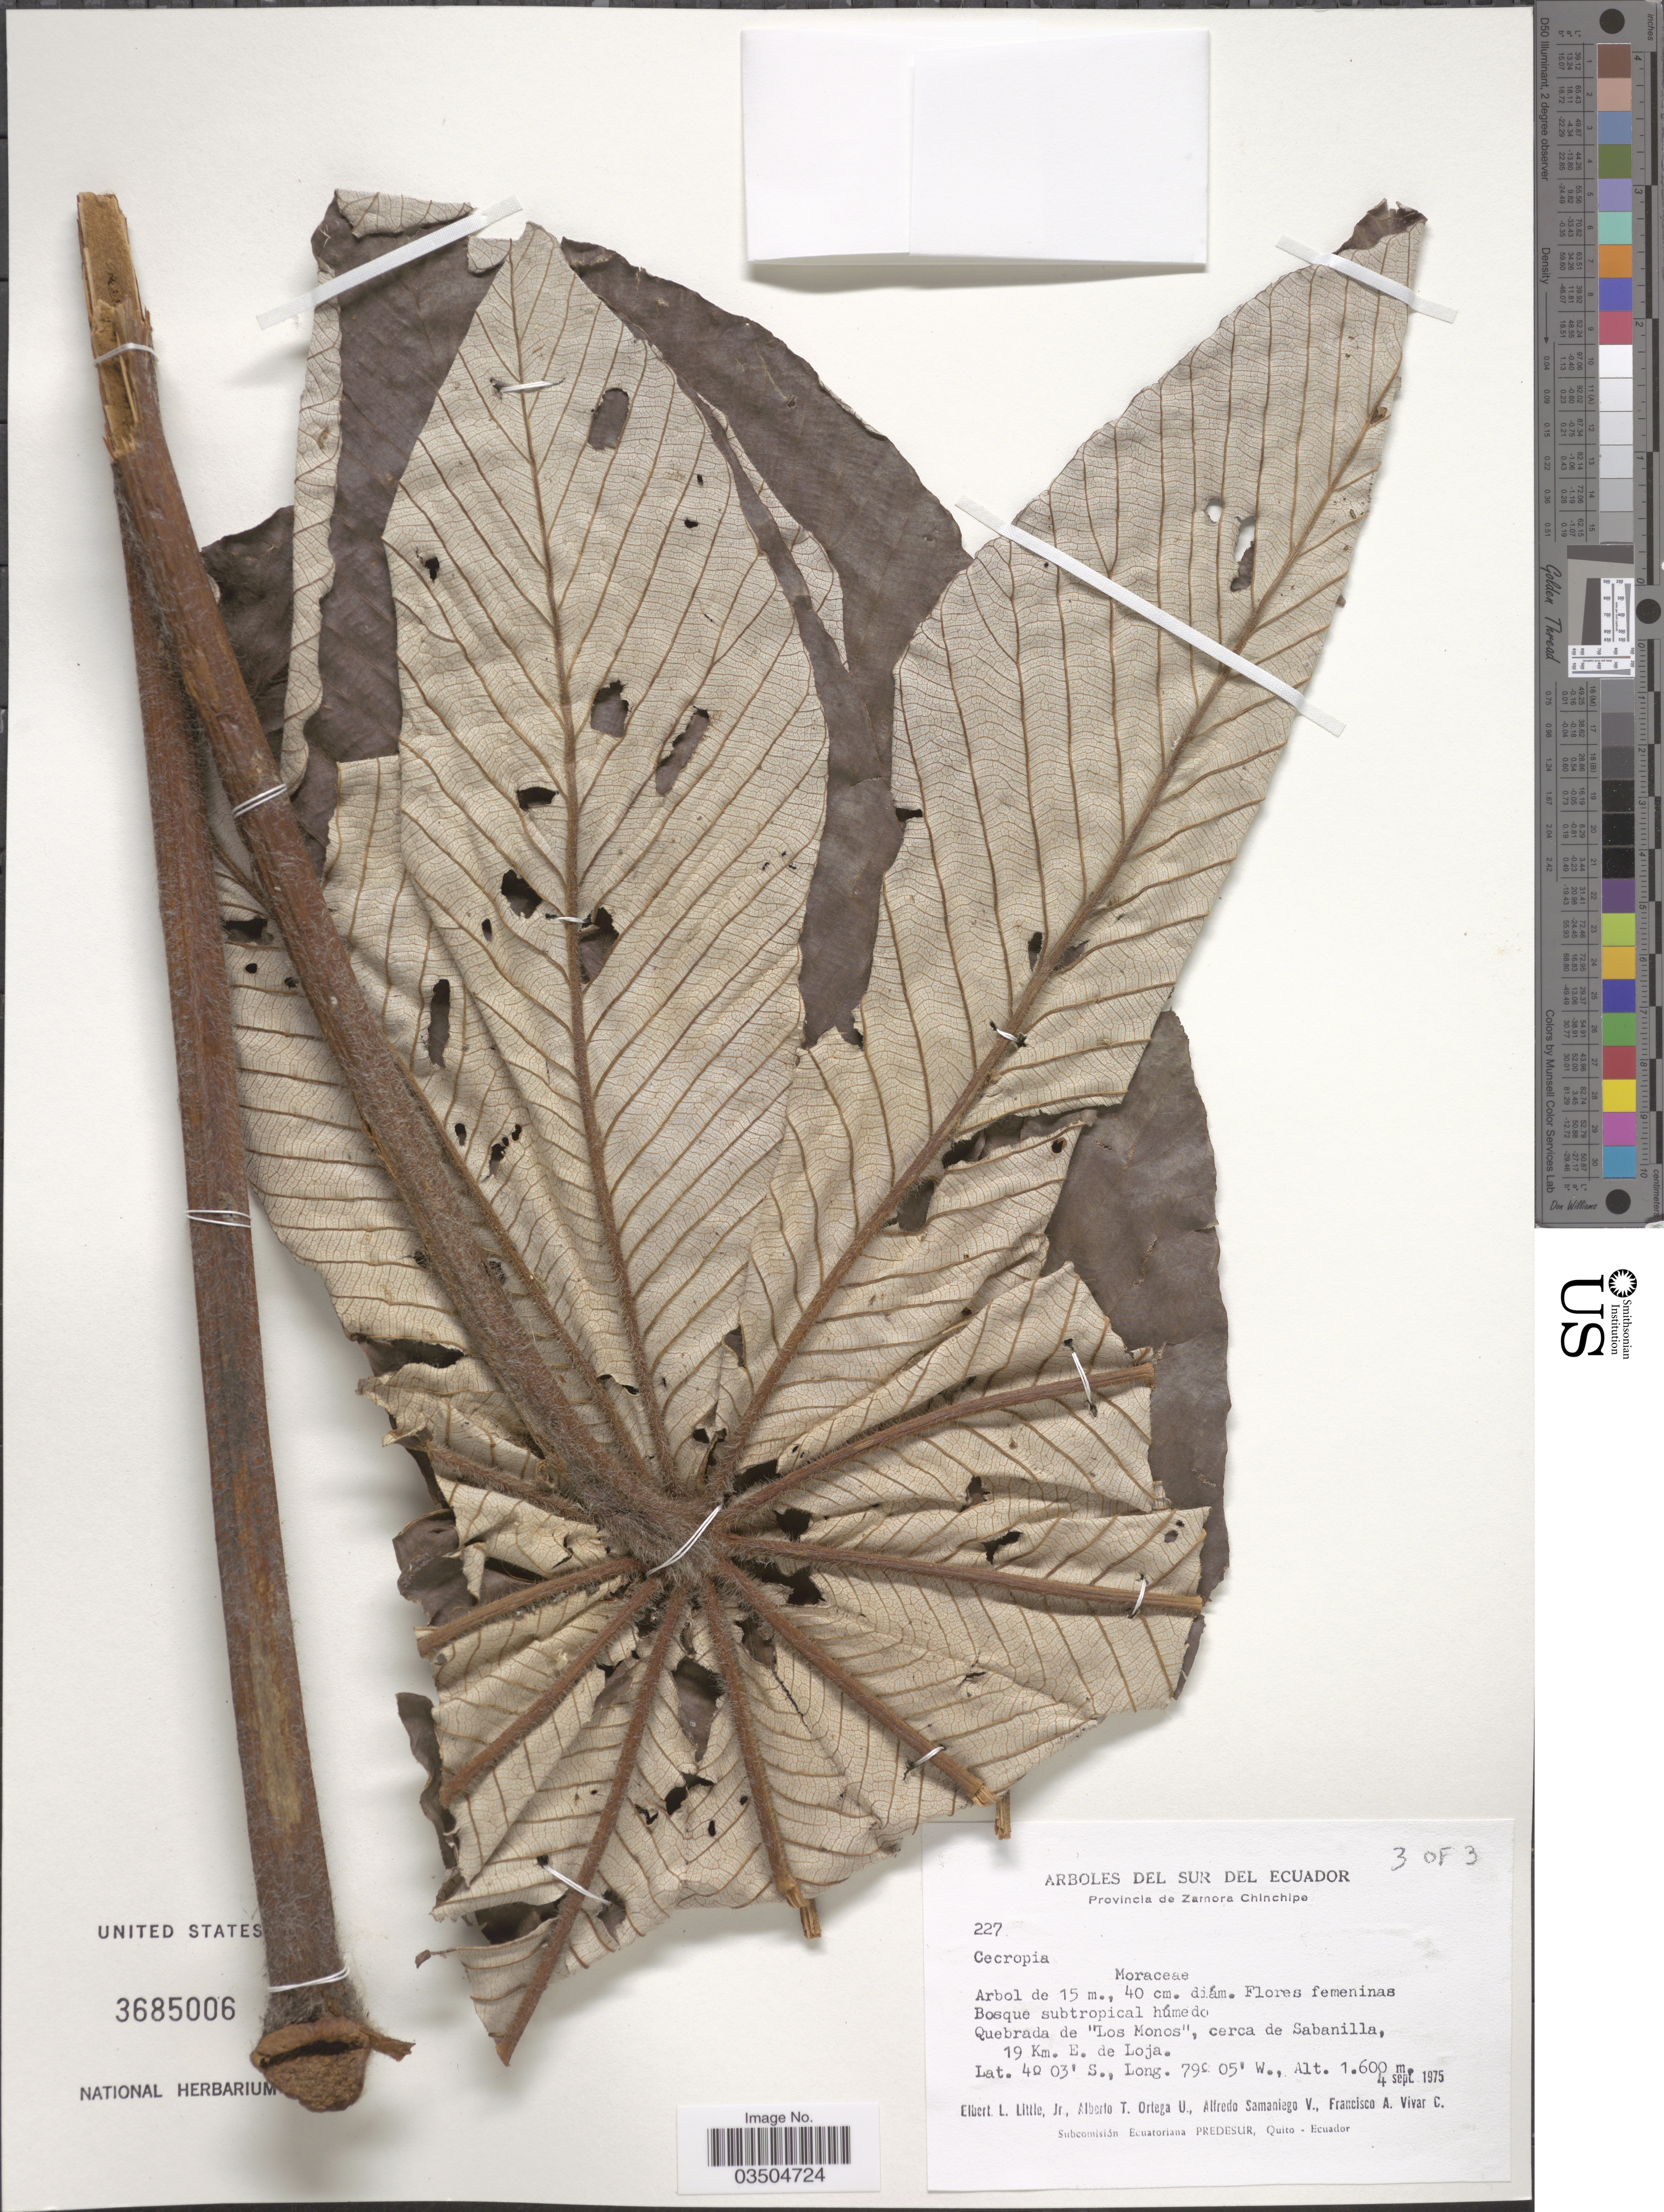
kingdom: Plantae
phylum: Tracheophyta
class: Magnoliopsida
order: Rosales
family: Urticaceae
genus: Cecropia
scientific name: Cecropia sp.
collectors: E. L. Little, A. T. Ortega U., A. V. Samaniego & F. A. Vivar C.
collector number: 227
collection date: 1975-09-04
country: Ecuador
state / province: Zamora-Chinchipe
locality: Del Sur Del Ecuador. Quebrada de "Los Monos", cerca de Sabanilla, 19 Km. E. de Loja.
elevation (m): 1600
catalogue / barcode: US 3685006